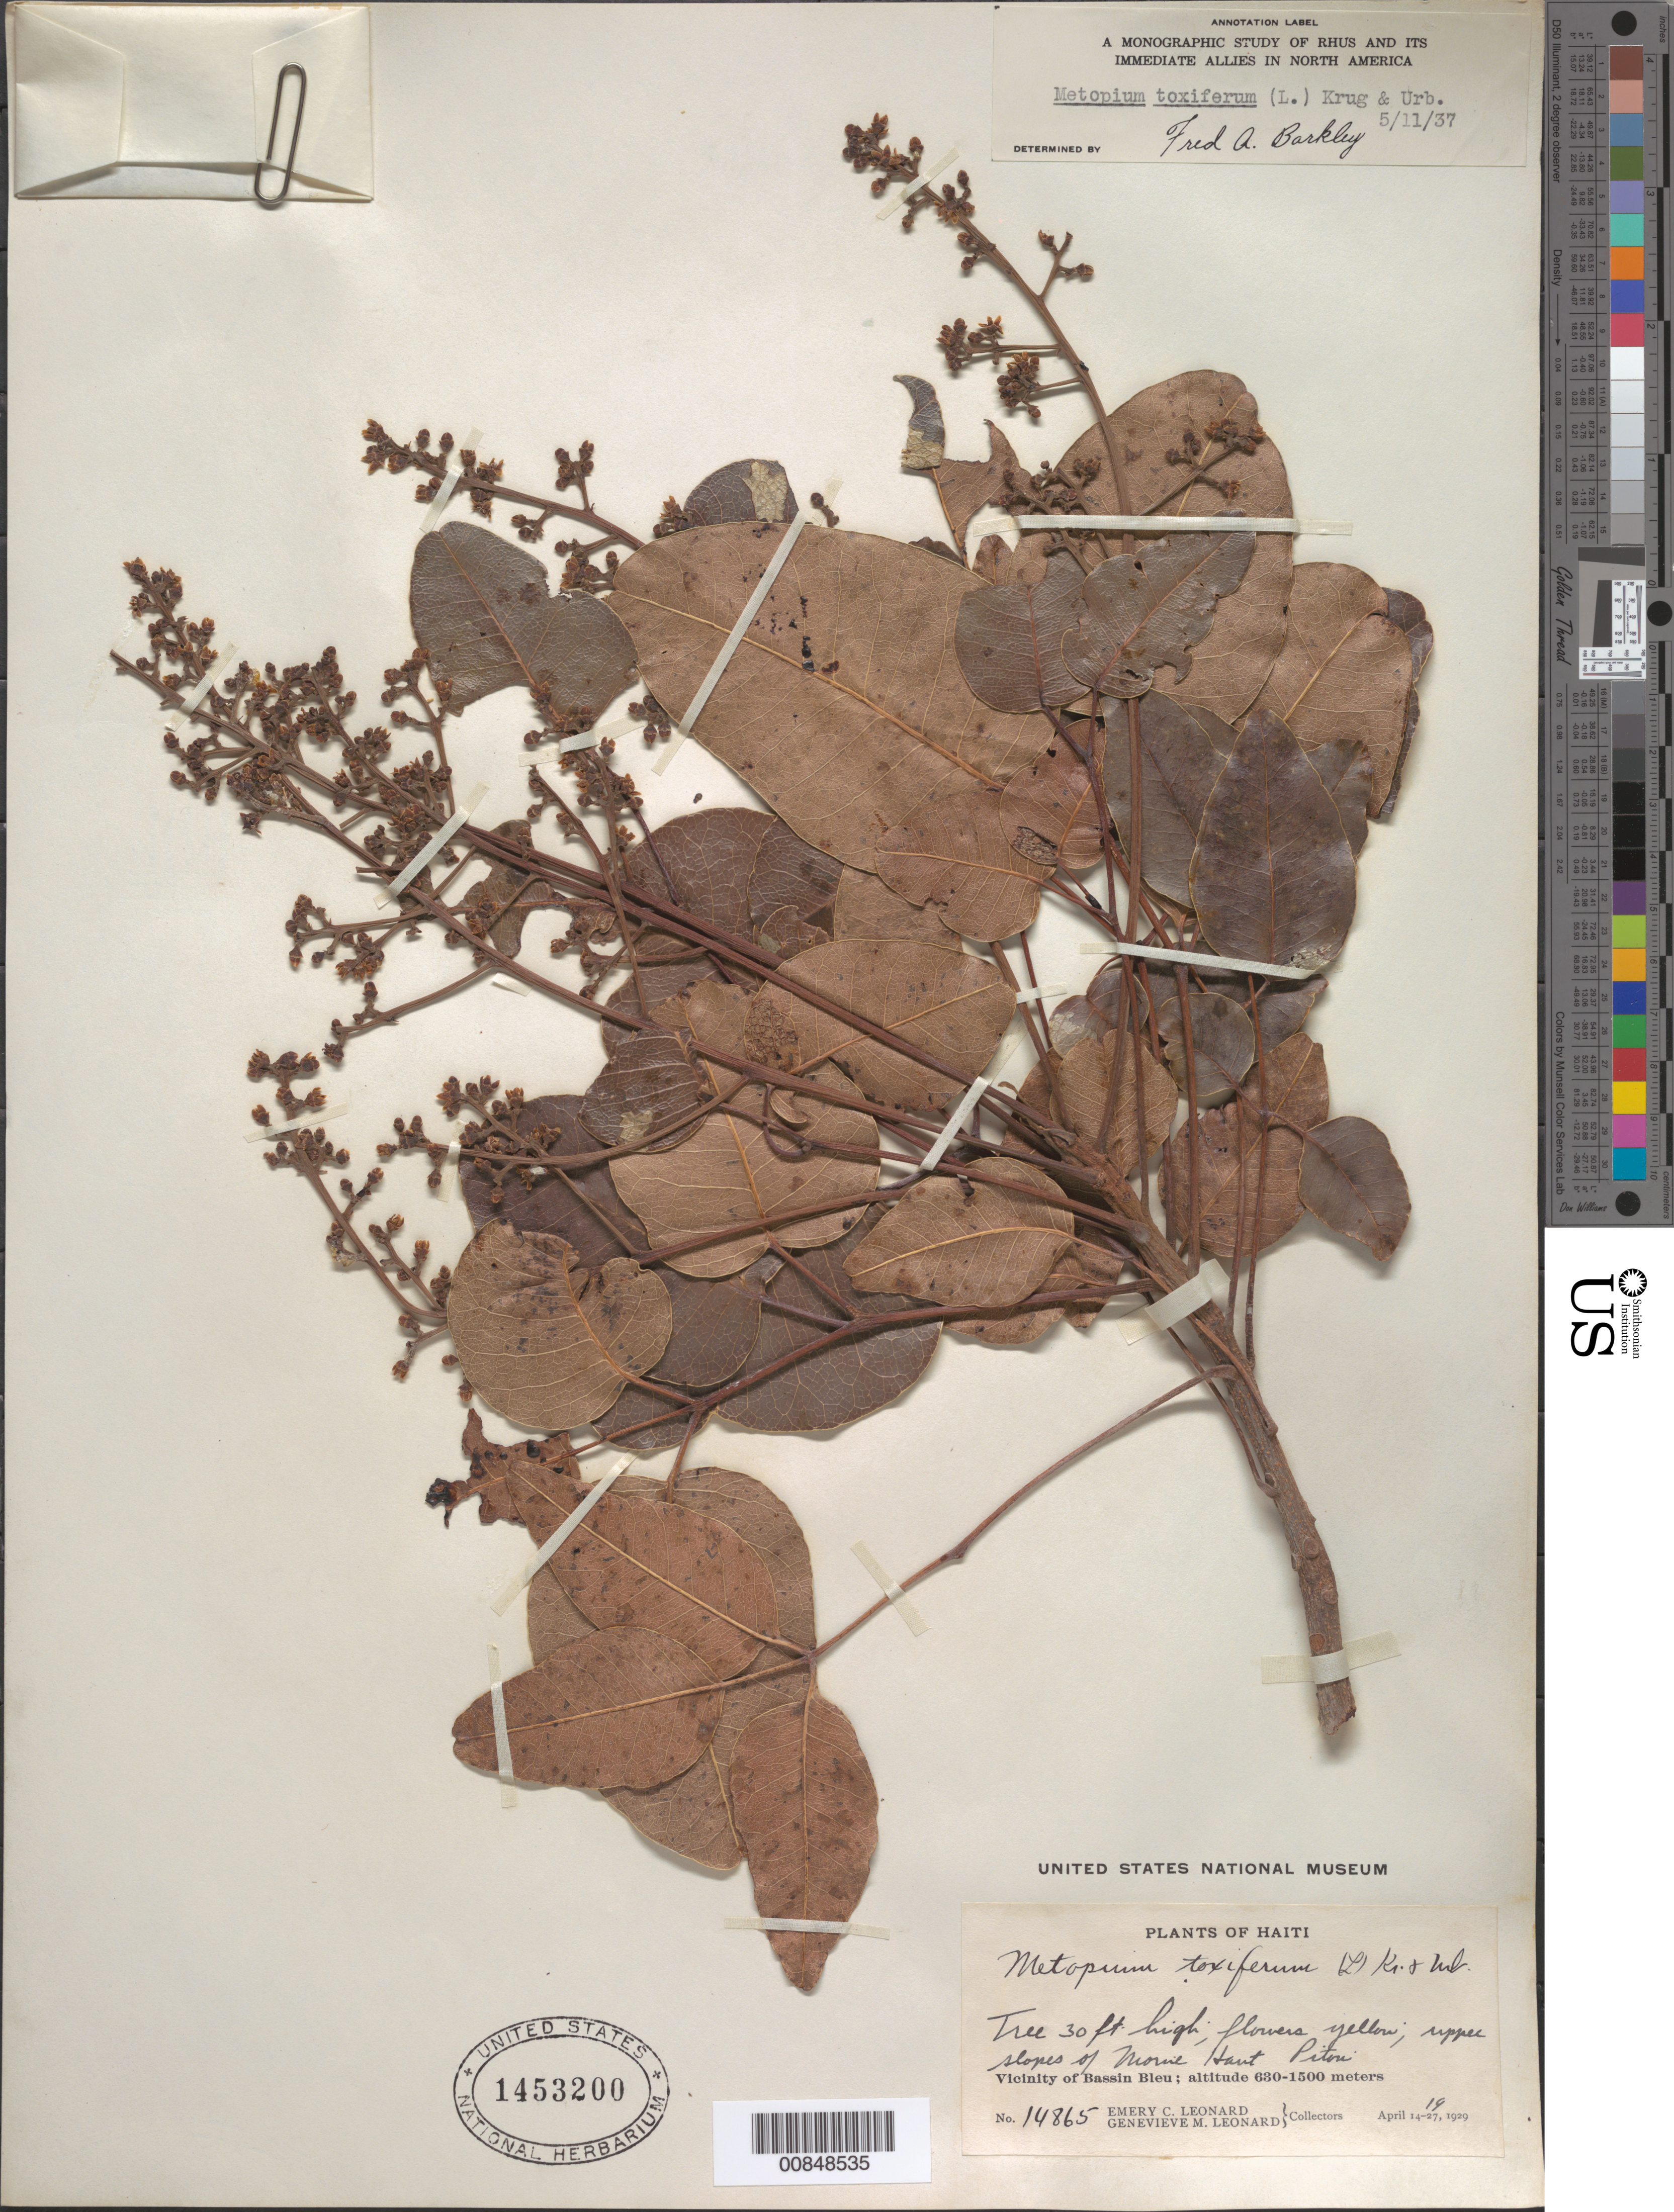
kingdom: Plantae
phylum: Tracheophyta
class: Magnoliopsida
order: Sapindales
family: Anacardiaceae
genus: Metopium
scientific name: Metopium toxiferum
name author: (L.) Krug & Urb.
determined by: Barkley, F. A.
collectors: E. C. Leonard & G. M. Leonard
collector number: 14865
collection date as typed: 19 Apr 1929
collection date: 1929-04-19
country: Haiti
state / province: Nord-Ouest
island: Hispaniola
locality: Vicinity of Bassin Bleu, upper slopes of Morne Haut Piton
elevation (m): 630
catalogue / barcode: US 1453200